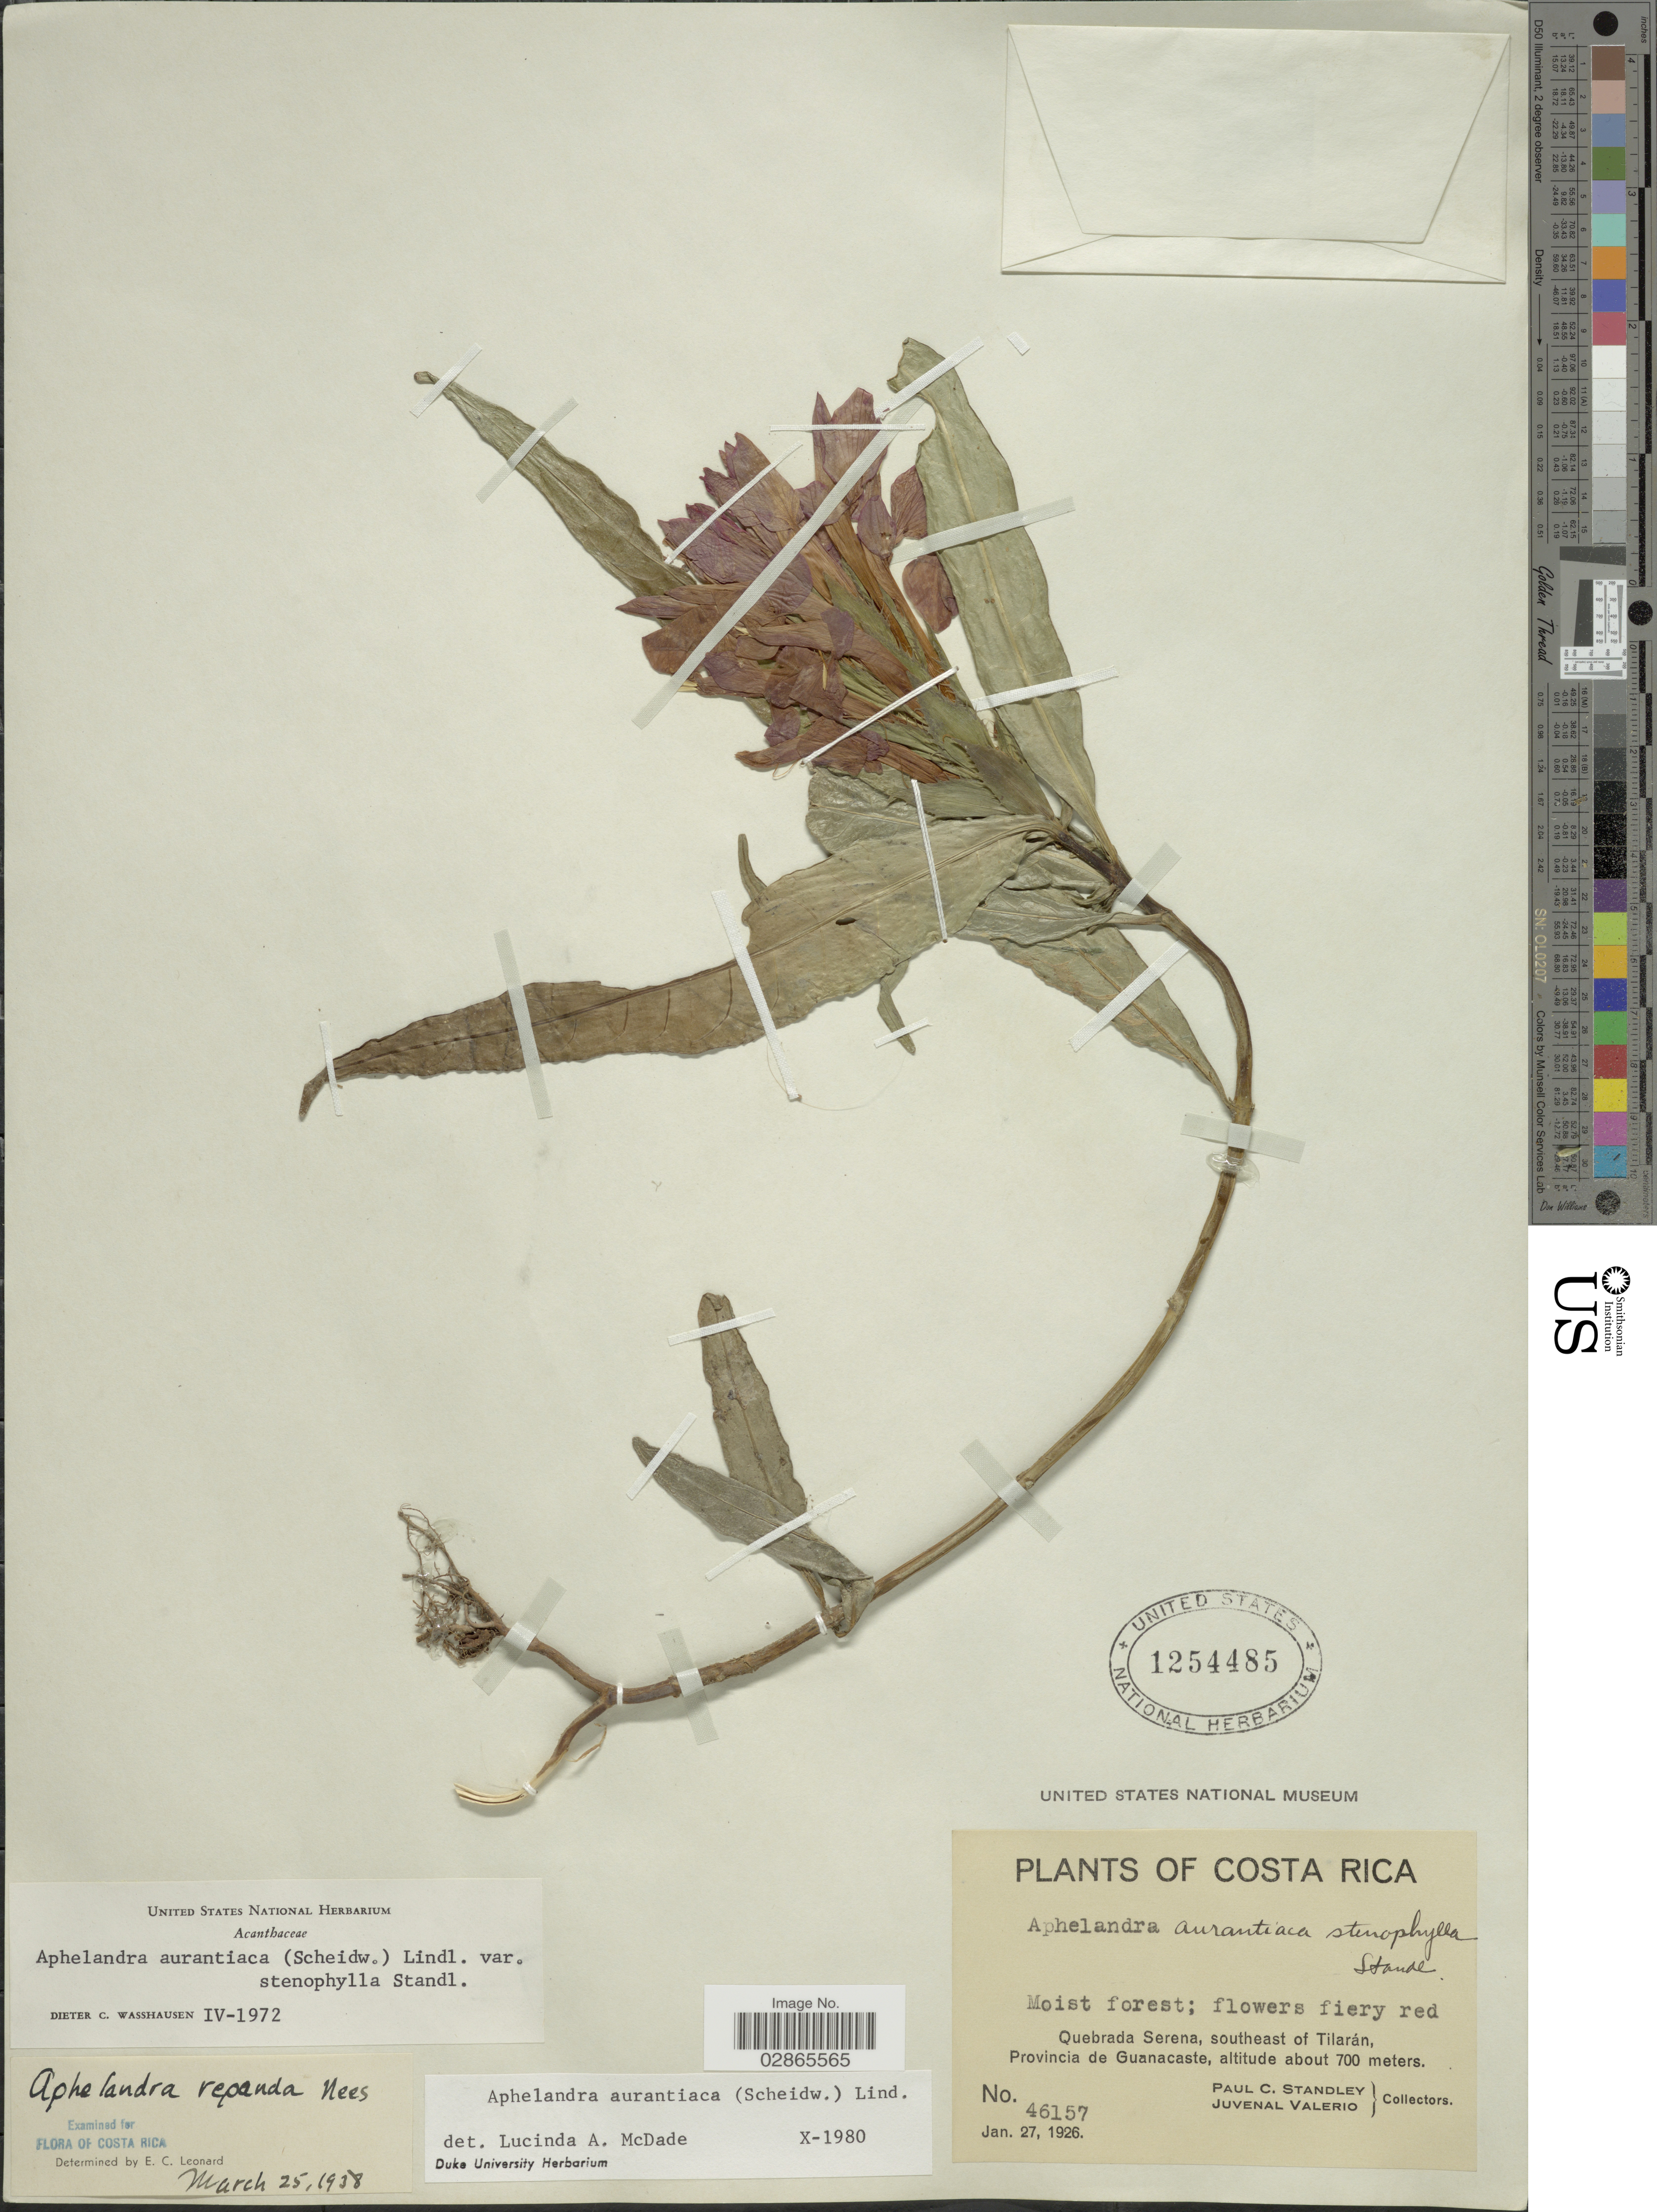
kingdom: Plantae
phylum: Tracheophyta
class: Magnoliopsida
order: Lamiales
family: Acanthaceae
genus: Aphelandra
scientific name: Aphelandra aurantiaca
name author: (Scheidw.) Lindl.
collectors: P. C. Standley & J. Valerio R.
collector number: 46157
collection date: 1926-01-27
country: Costa Rica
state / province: Guanacaste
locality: Quebrada Serena, southeast of Tilarán.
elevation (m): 700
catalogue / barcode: US 1254485